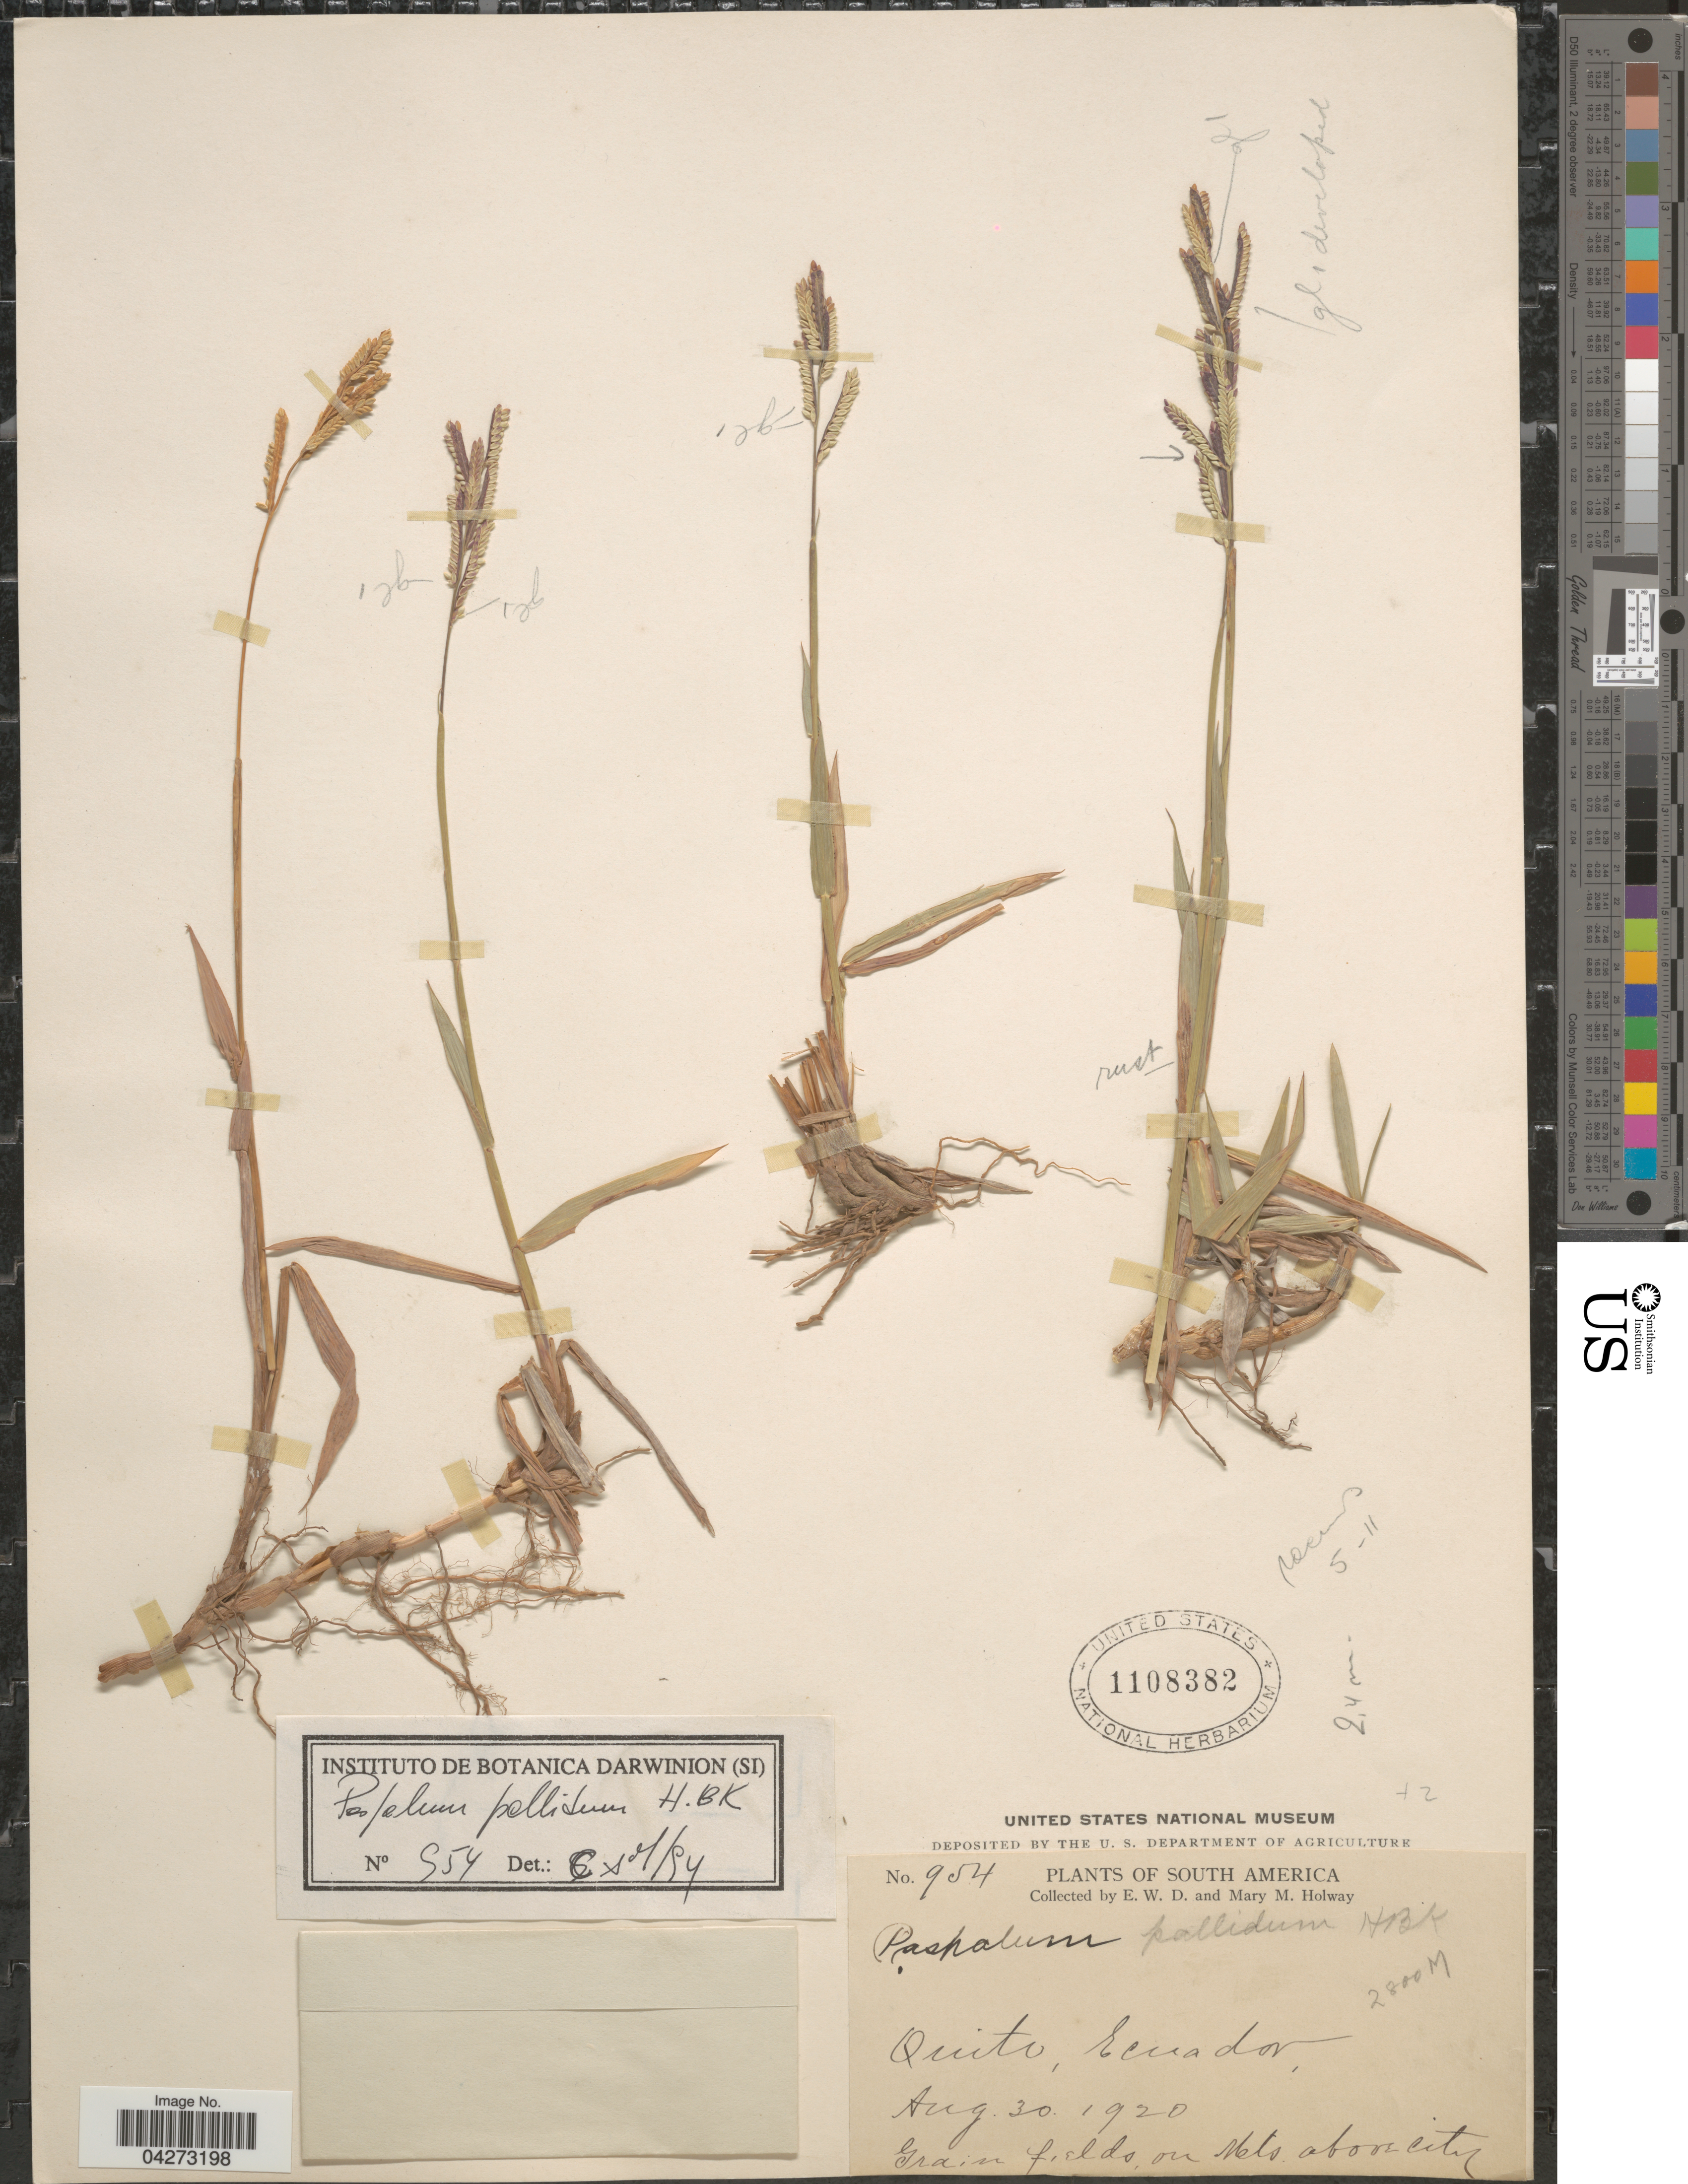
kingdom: Plantae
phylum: Tracheophyta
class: Liliopsida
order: Poales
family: Poaceae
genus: Paspalum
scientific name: Paspalum pallidum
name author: Kunth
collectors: E. W. D. Holway & M. M. Holway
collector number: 954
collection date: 1920-08-30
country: Ecuador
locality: Quito. Grain fields, on Mts. above city.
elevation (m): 2800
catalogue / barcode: US 1108382